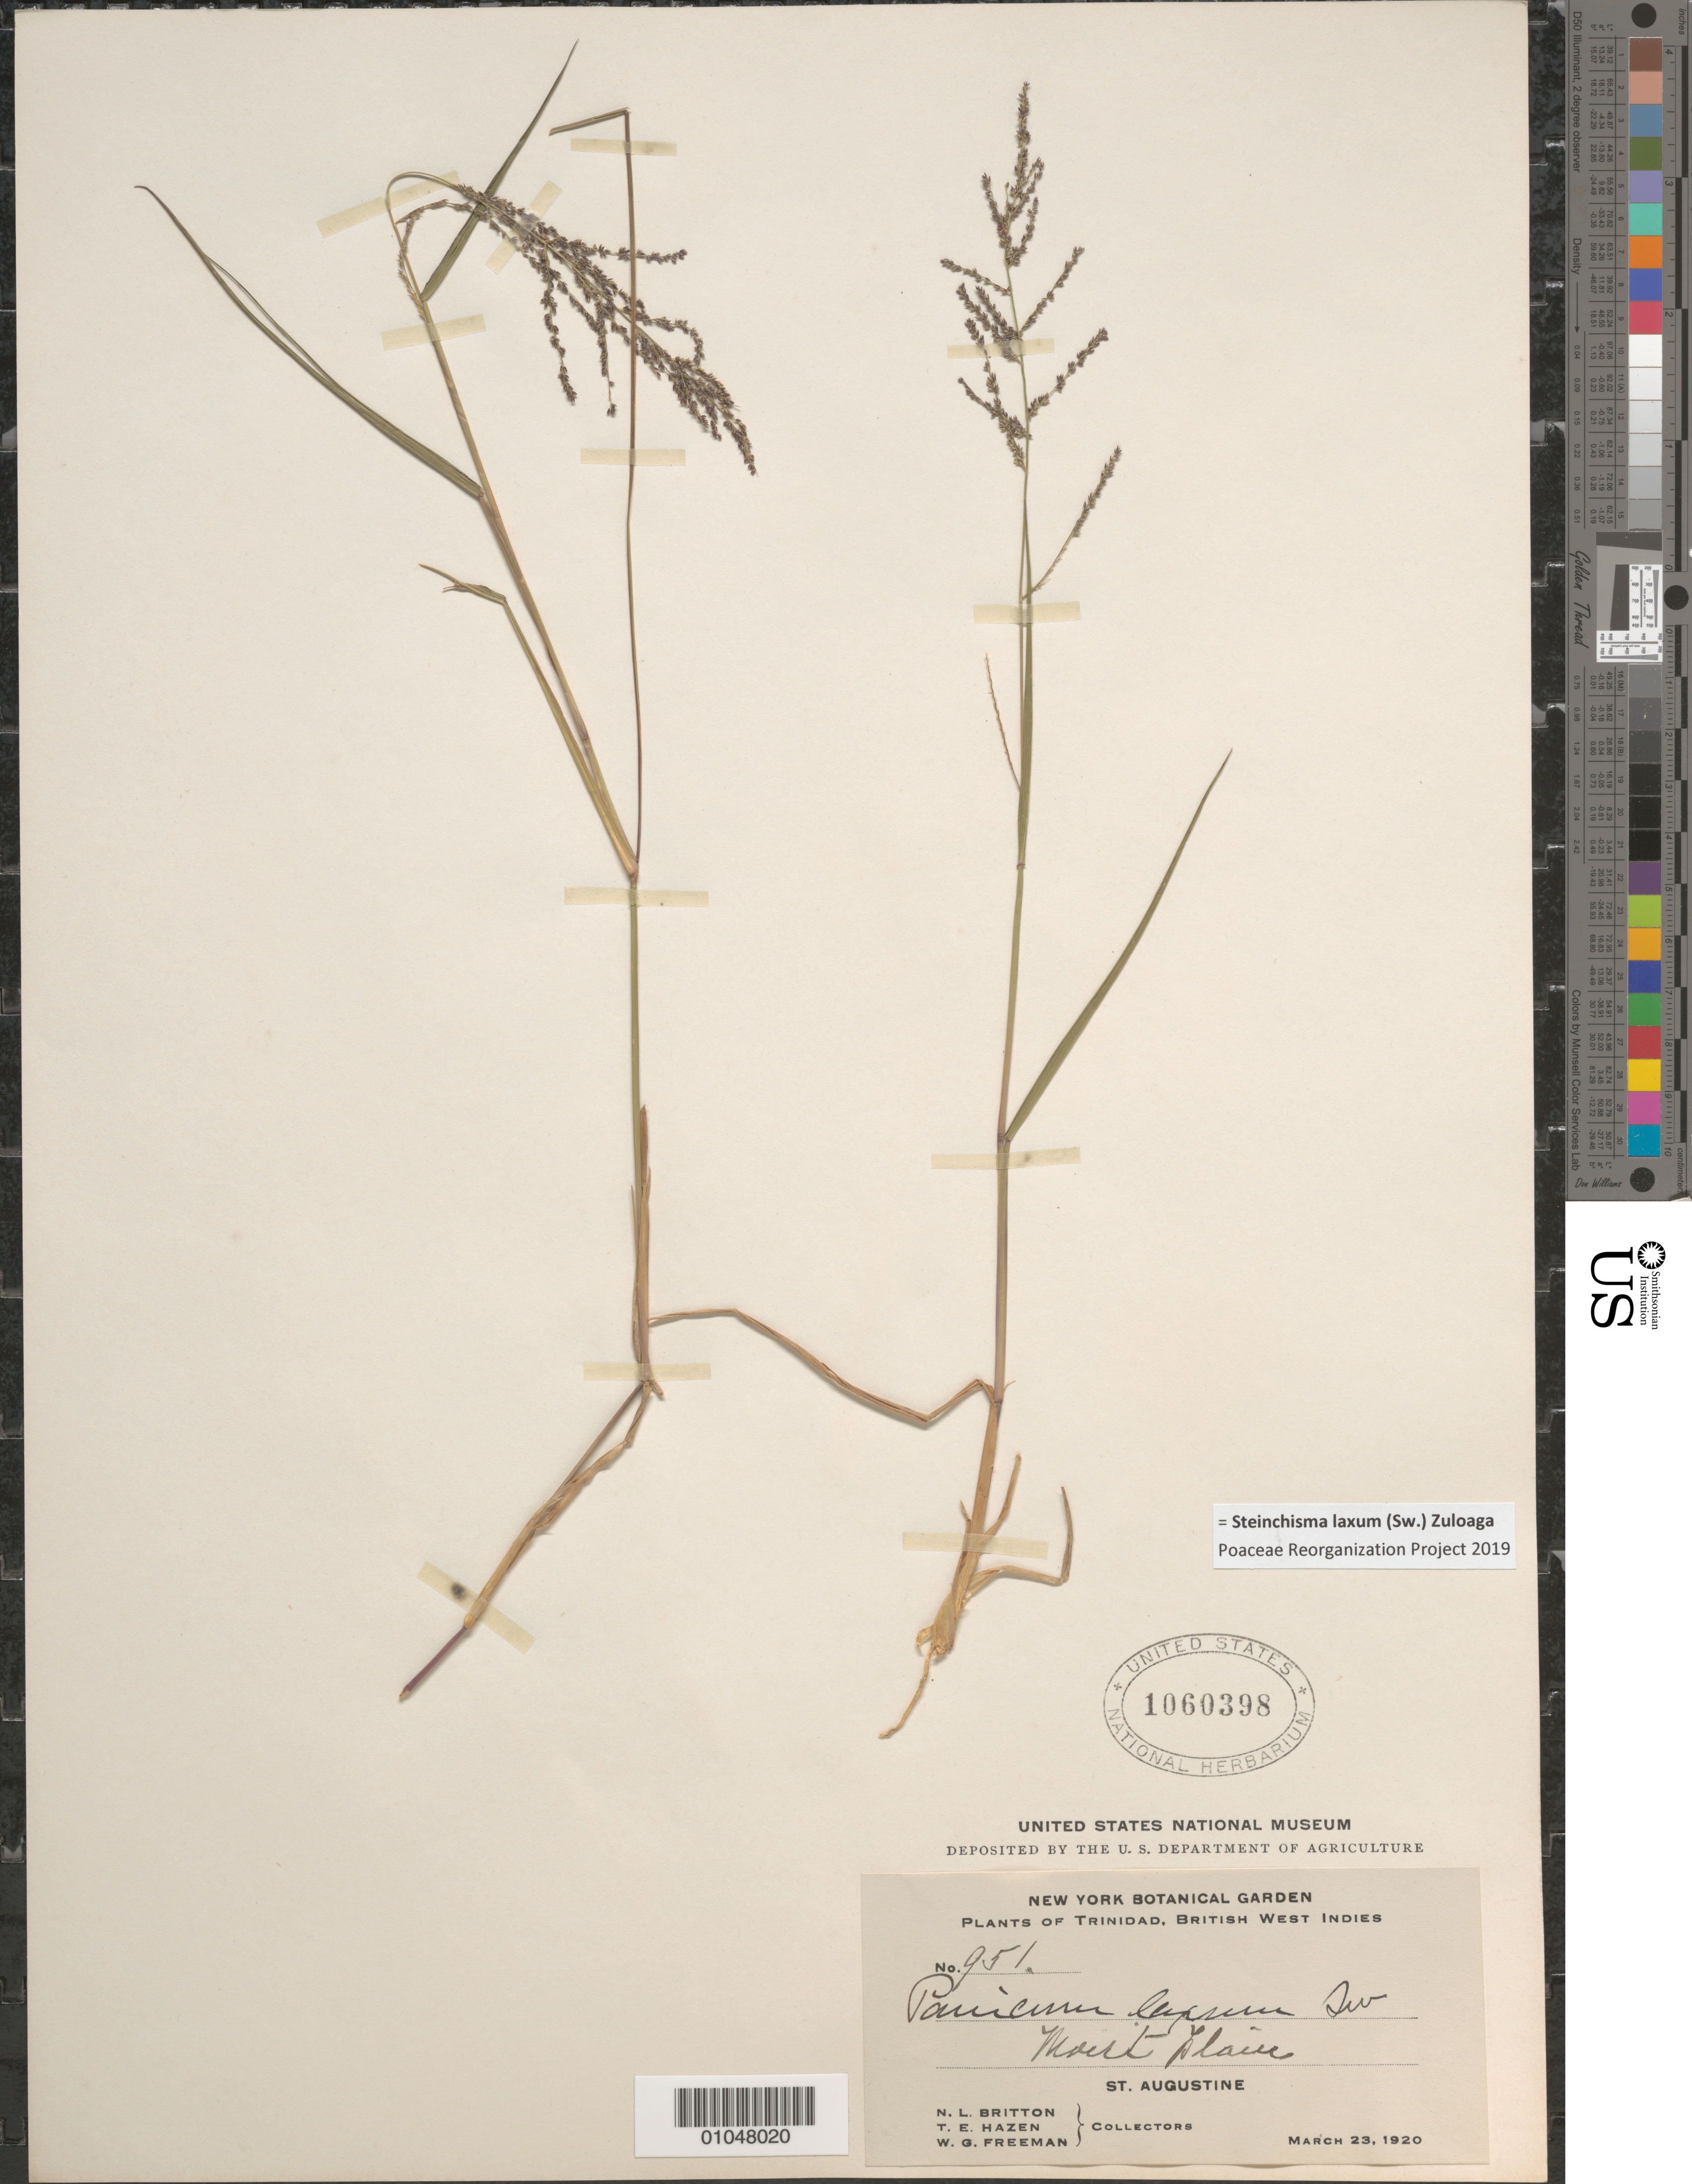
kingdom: Plantae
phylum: Tracheophyta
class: Liliopsida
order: Poales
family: Poaceae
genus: Panicum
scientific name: Panicum laxum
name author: Sw.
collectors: N. Britton, T. E. Hazen & W. Freeman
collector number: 951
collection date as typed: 23 Mar 1920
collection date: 1920-03-23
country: Trinidad and Tobago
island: Trinidad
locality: St. Augustine, moist plain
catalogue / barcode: US 1060398